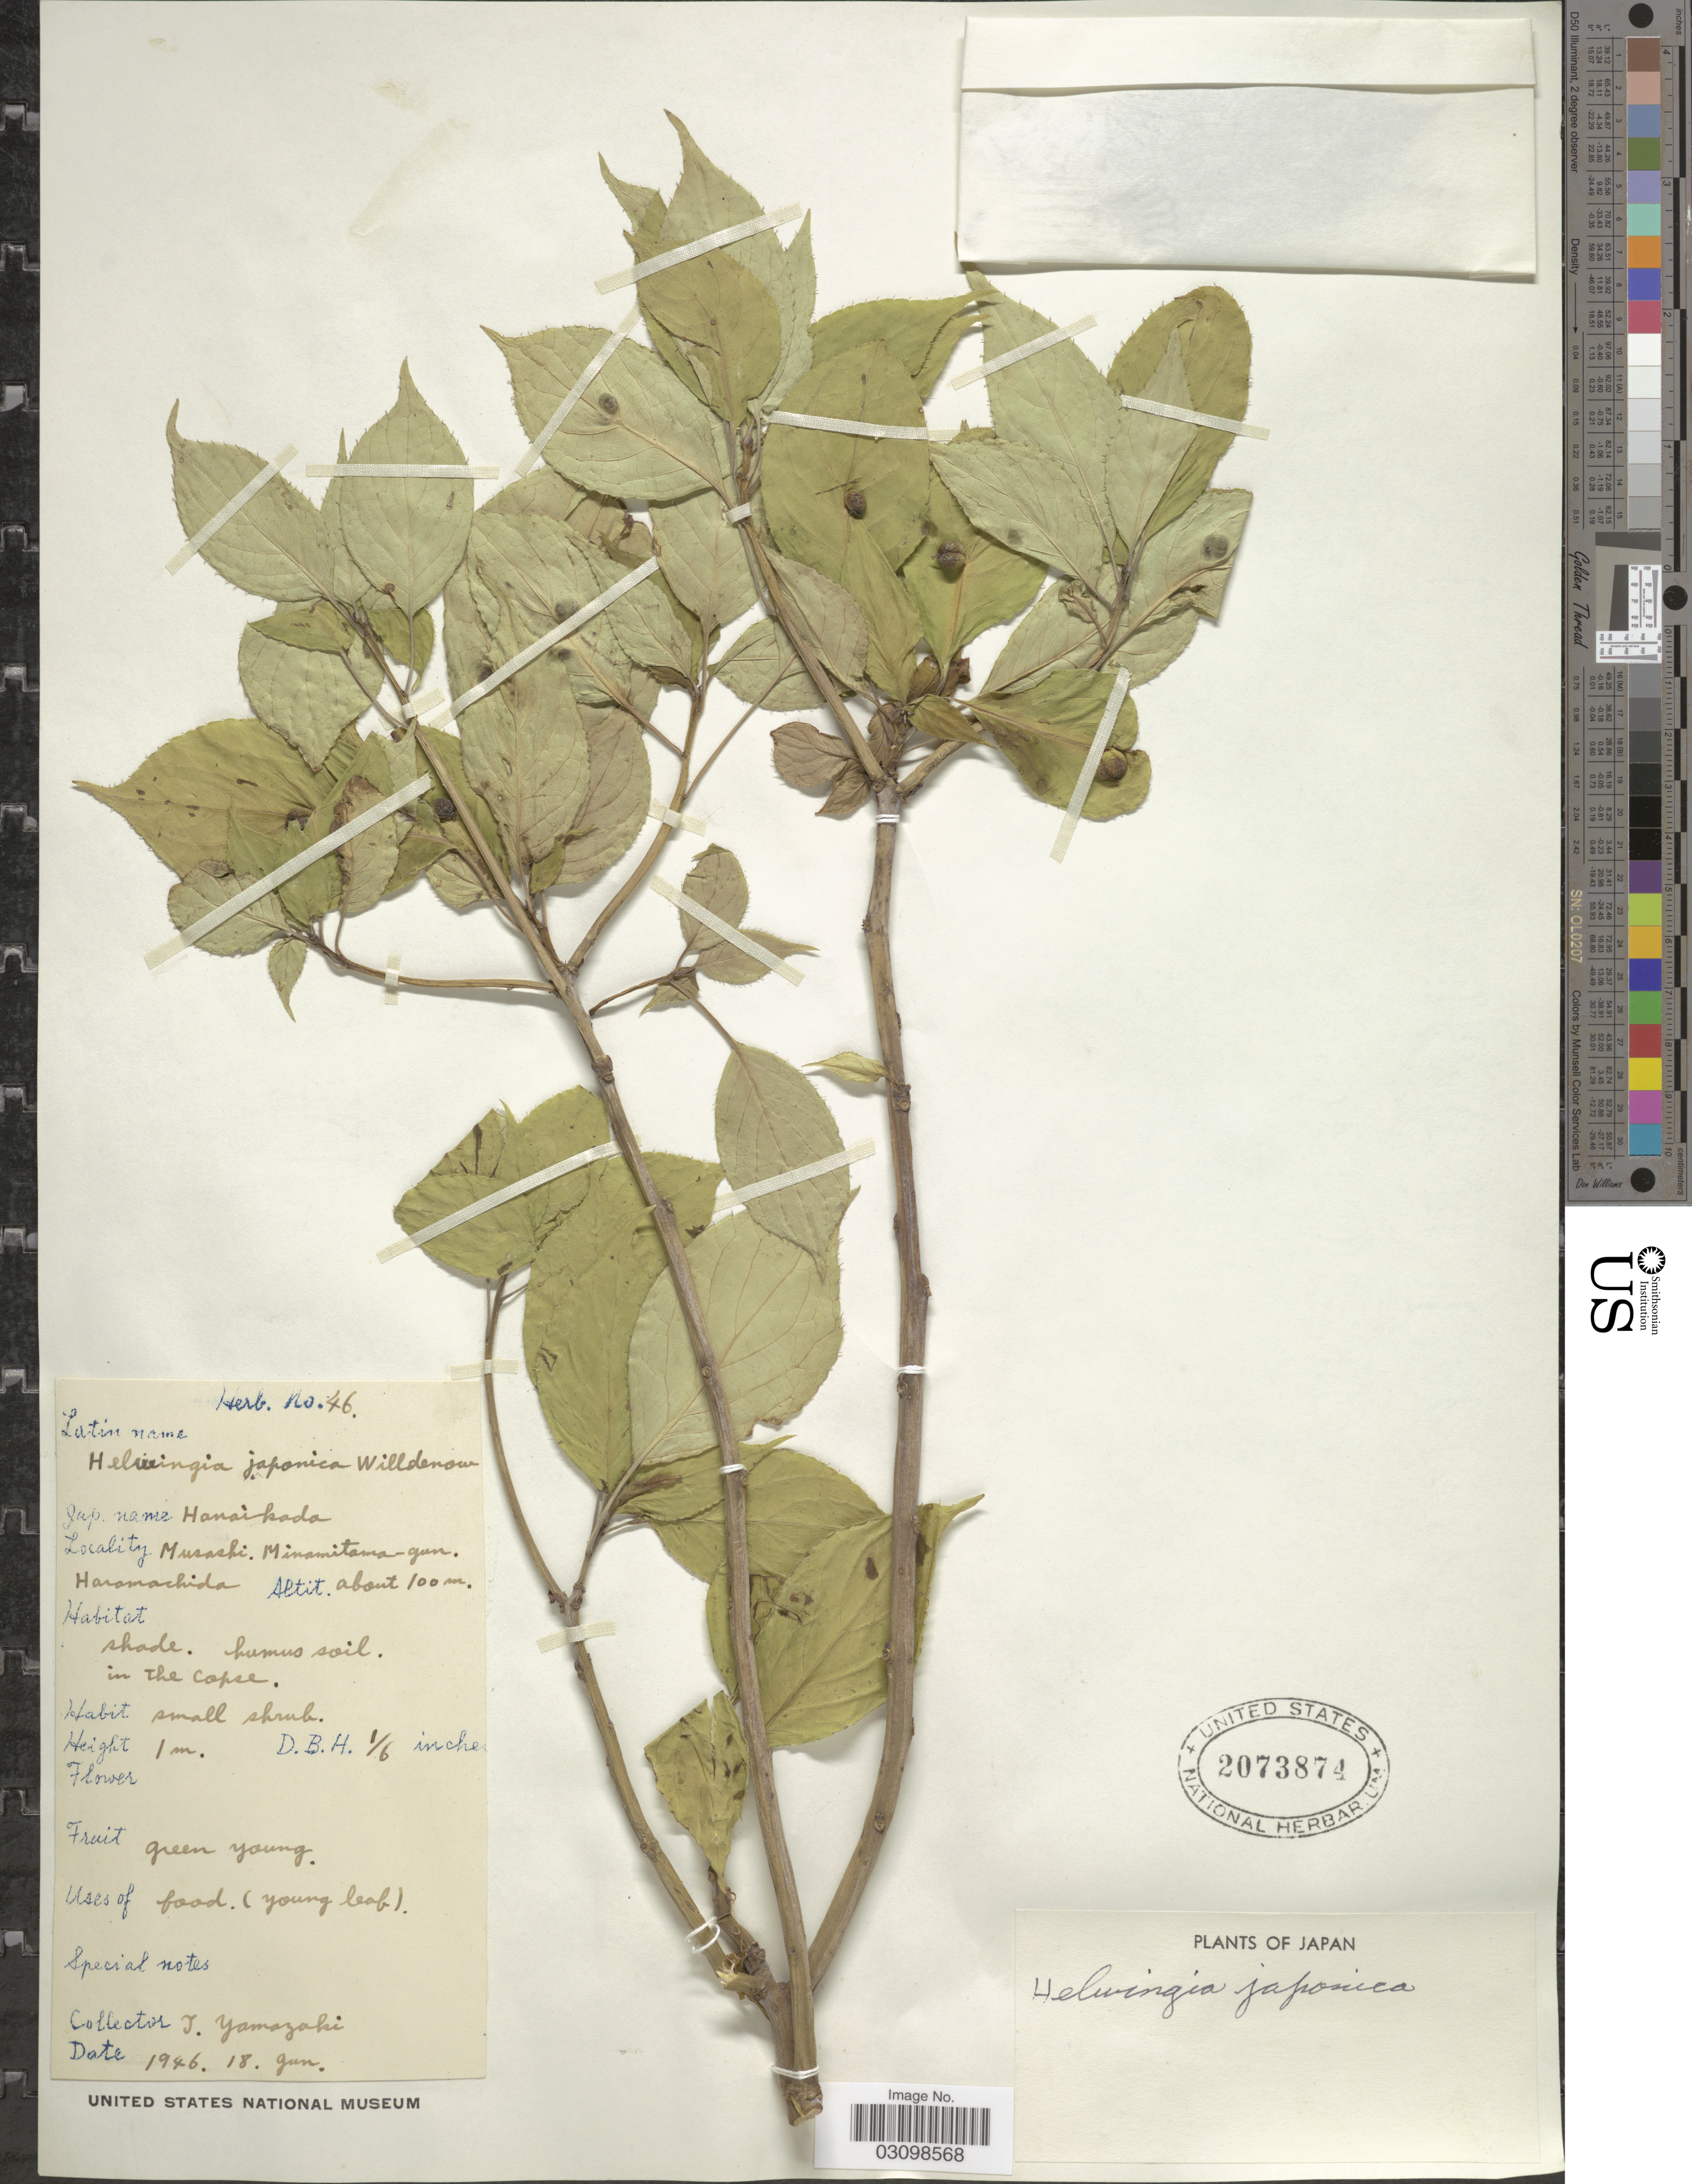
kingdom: Plantae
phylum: Tracheophyta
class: Magnoliopsida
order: Aquifoliales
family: Helwingiaceae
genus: Helwingia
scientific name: Helwingia japonica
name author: (Thunb.) Dietr.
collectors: T. Yamazaki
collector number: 46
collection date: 1946-06-18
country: Japan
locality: Musashi. Minamitama-gun. Haromachida.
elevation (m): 100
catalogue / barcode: US 2073874